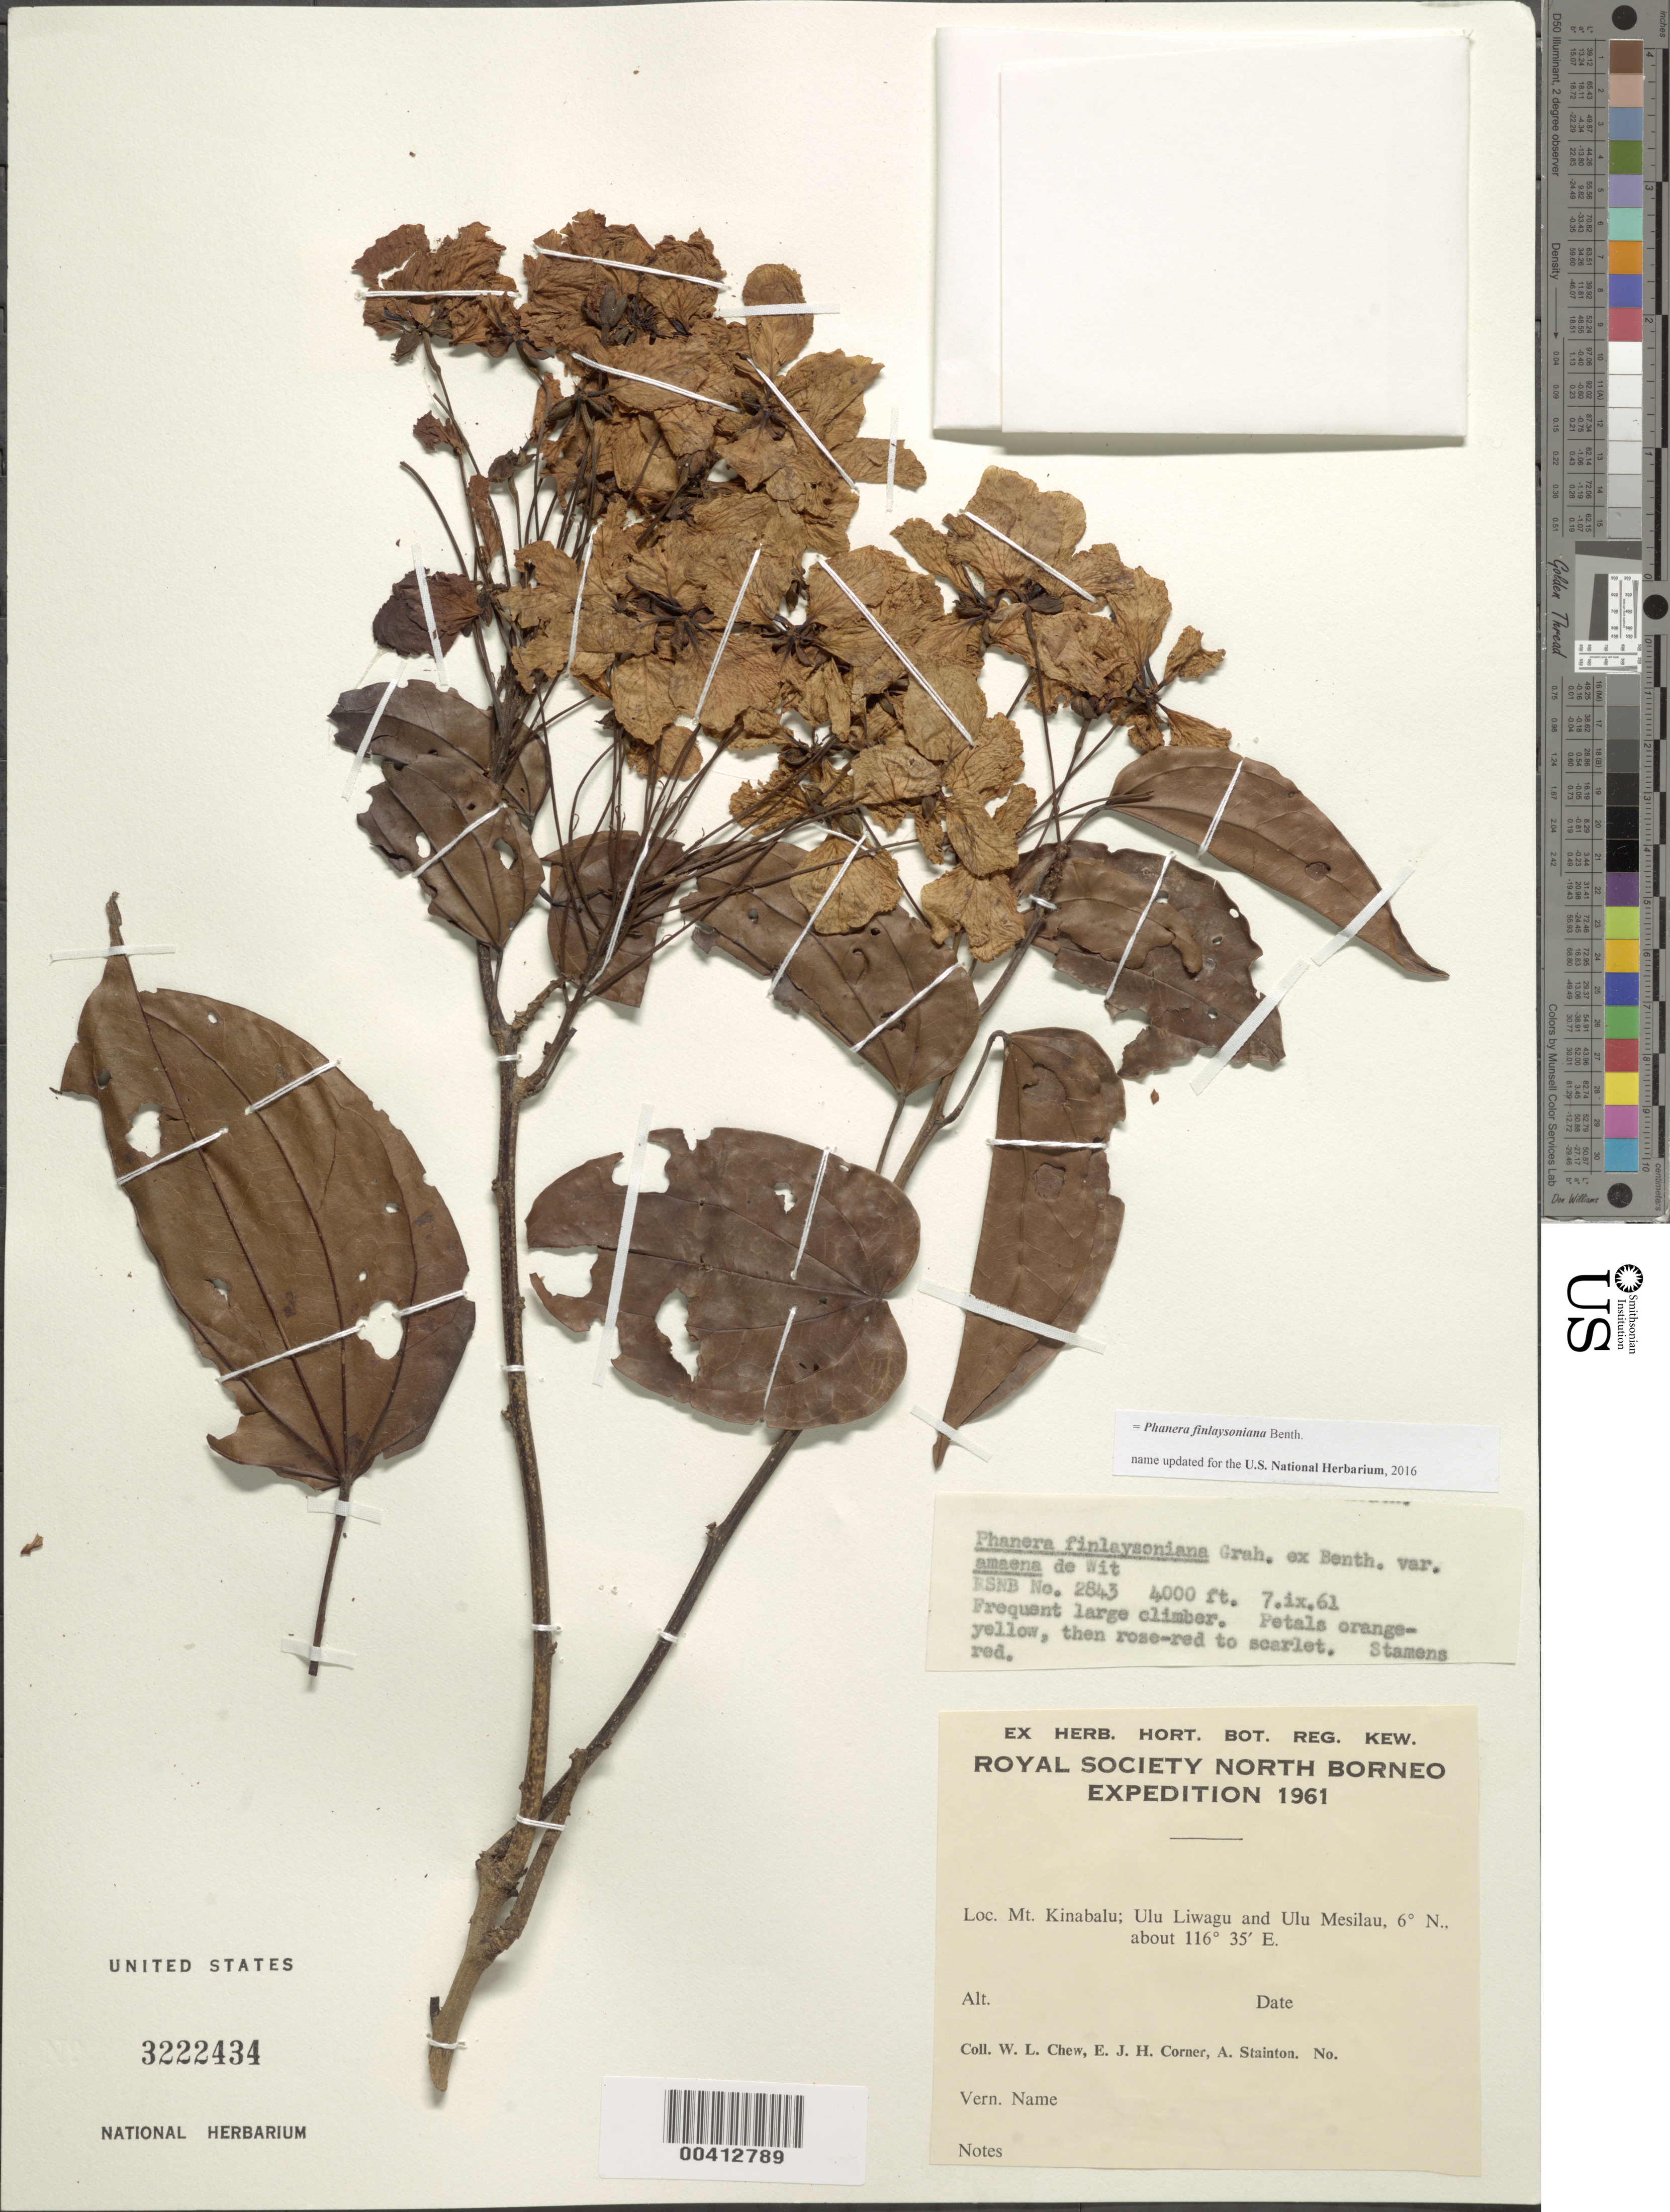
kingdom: Plantae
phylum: Tracheophyta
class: Magnoliopsida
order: Fabales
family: Fabaceae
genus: Phanera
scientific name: Phanera finlaysoniana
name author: Benth.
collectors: W. Chew, E. Corner & A. Stainton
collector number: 2843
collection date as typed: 1961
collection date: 1961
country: Malaysia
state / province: Sabah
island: Borneo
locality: Mt kinabalu, ulu liwagu and ulu mesilau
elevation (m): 4000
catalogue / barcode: US 3222434